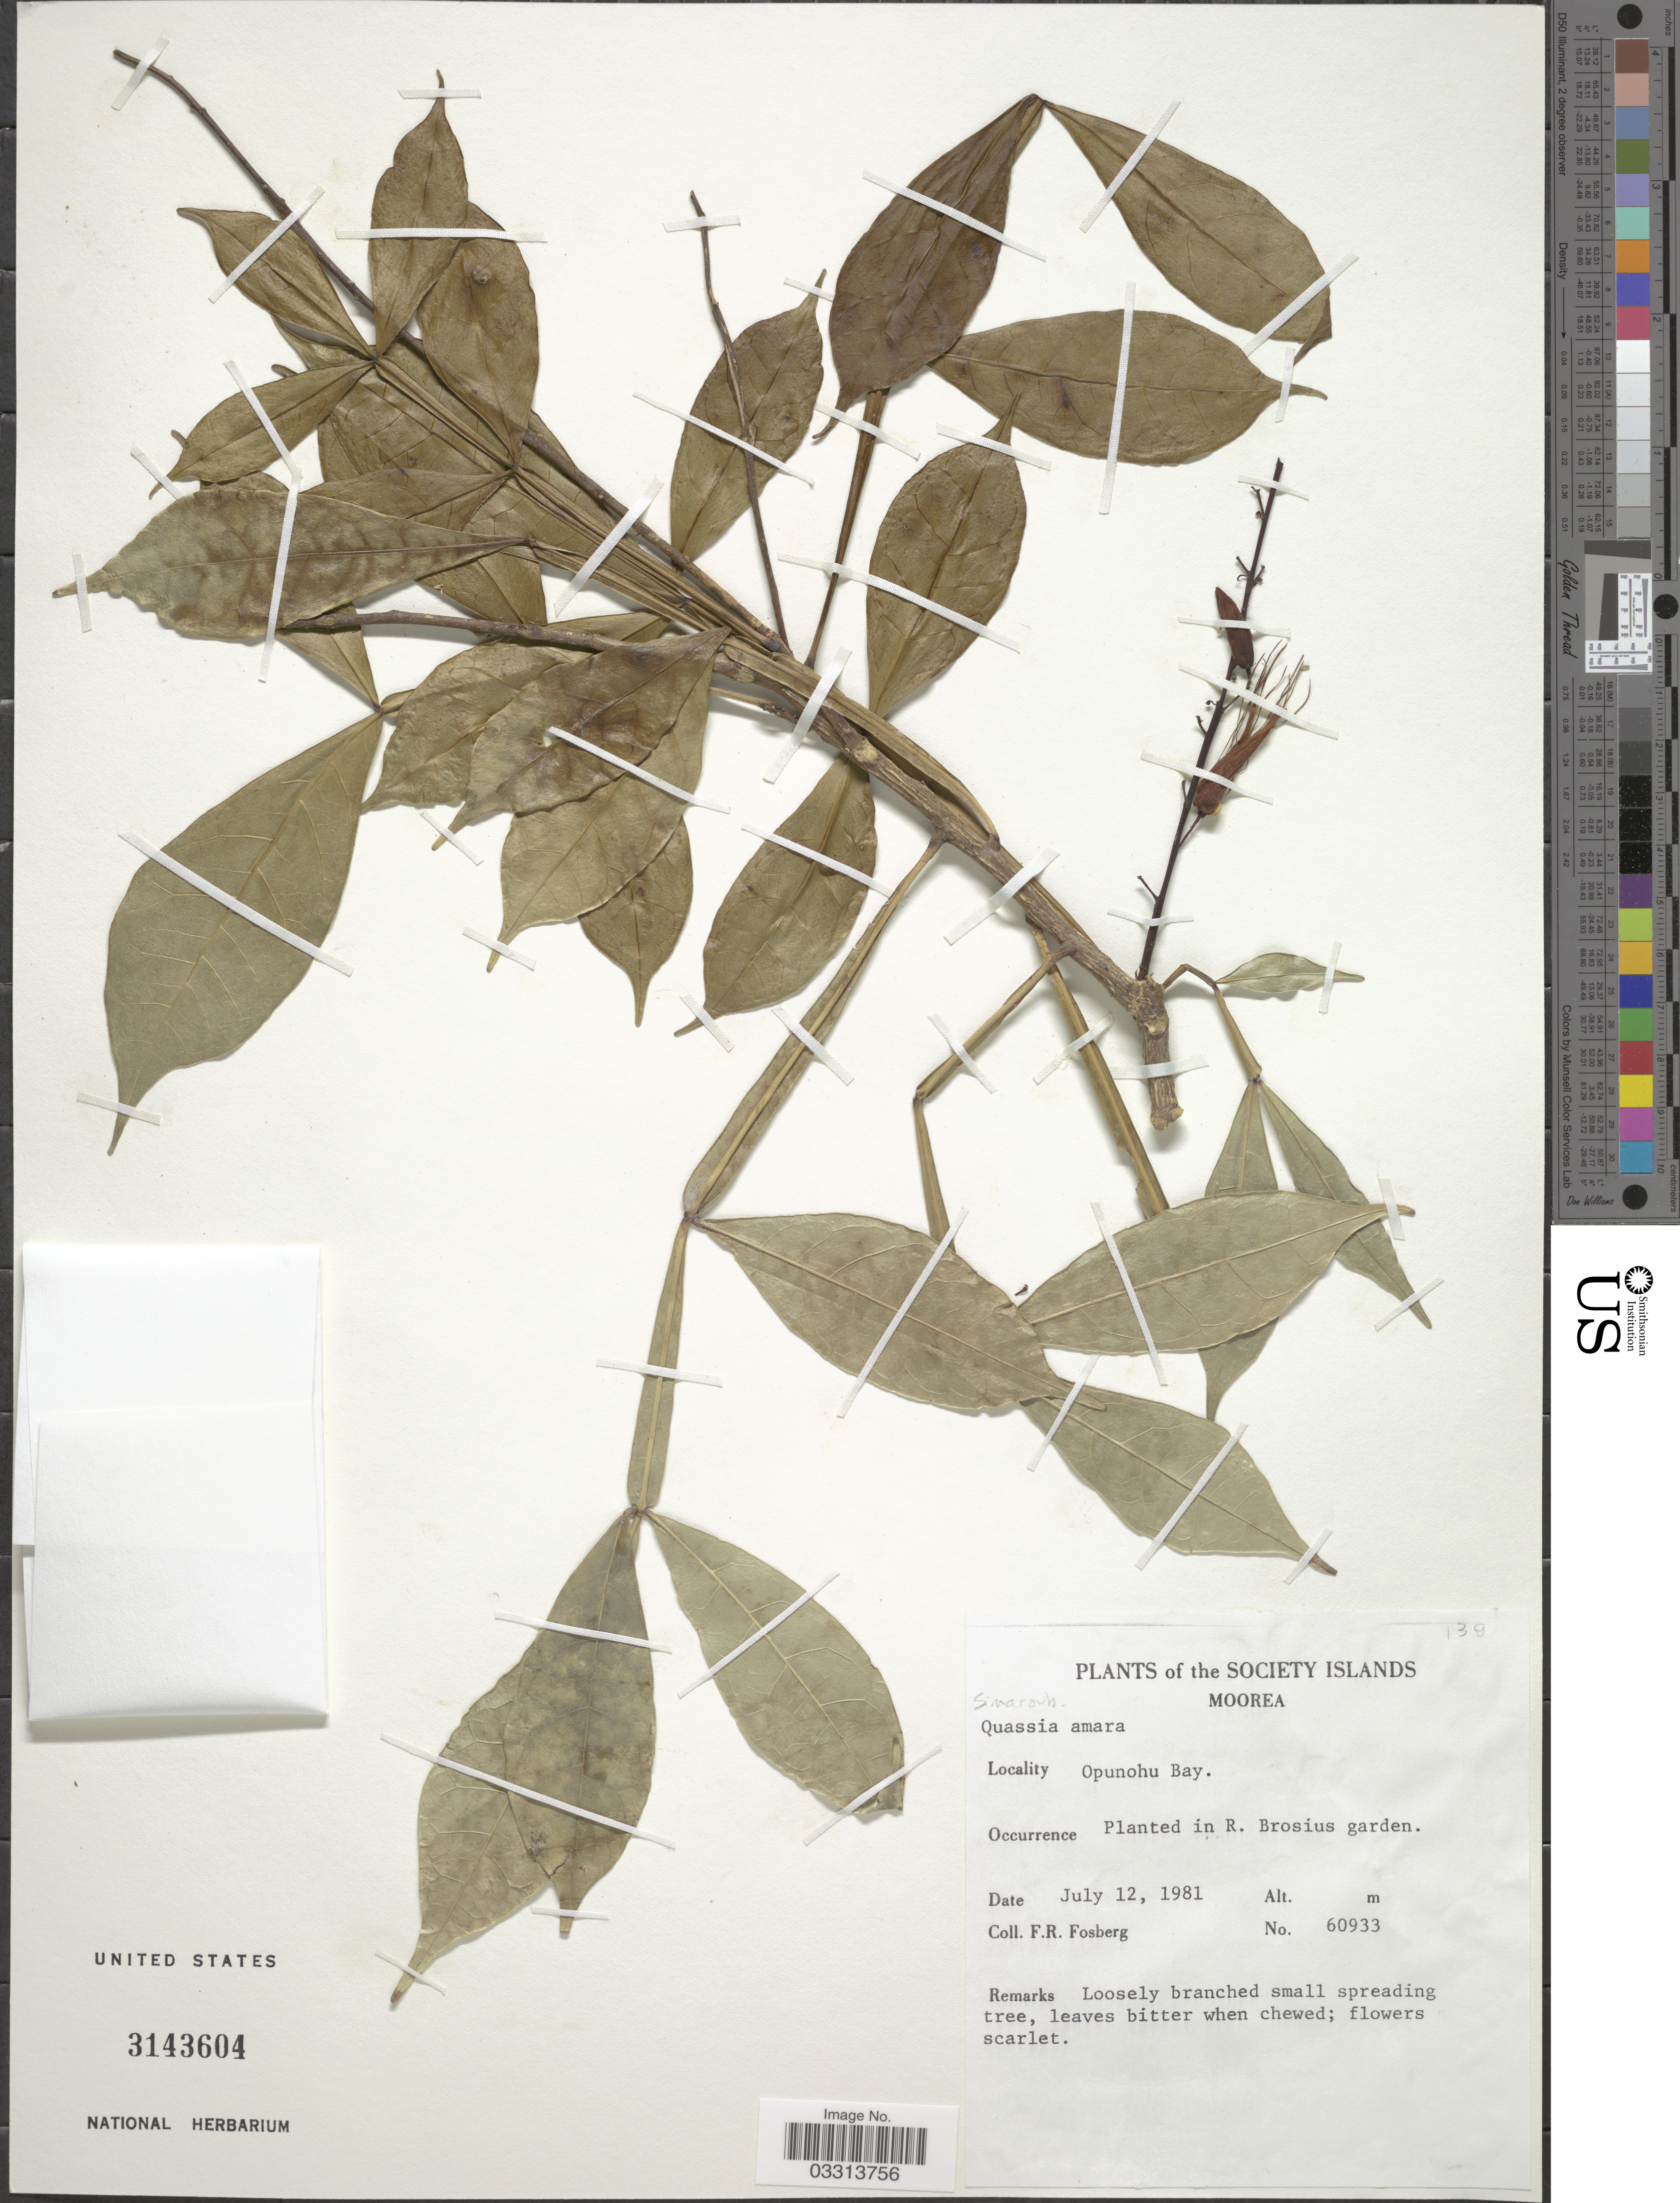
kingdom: Plantae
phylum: Tracheophyta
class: Magnoliopsida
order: Sapindales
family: Simaroubaceae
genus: Quassia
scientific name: Quassia amara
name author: L.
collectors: F. R. Fosberg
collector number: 60933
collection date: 1981-07-12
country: French Polynesia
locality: The Society Islands, Moorea, Opunohu Bay.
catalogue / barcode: US 3143604